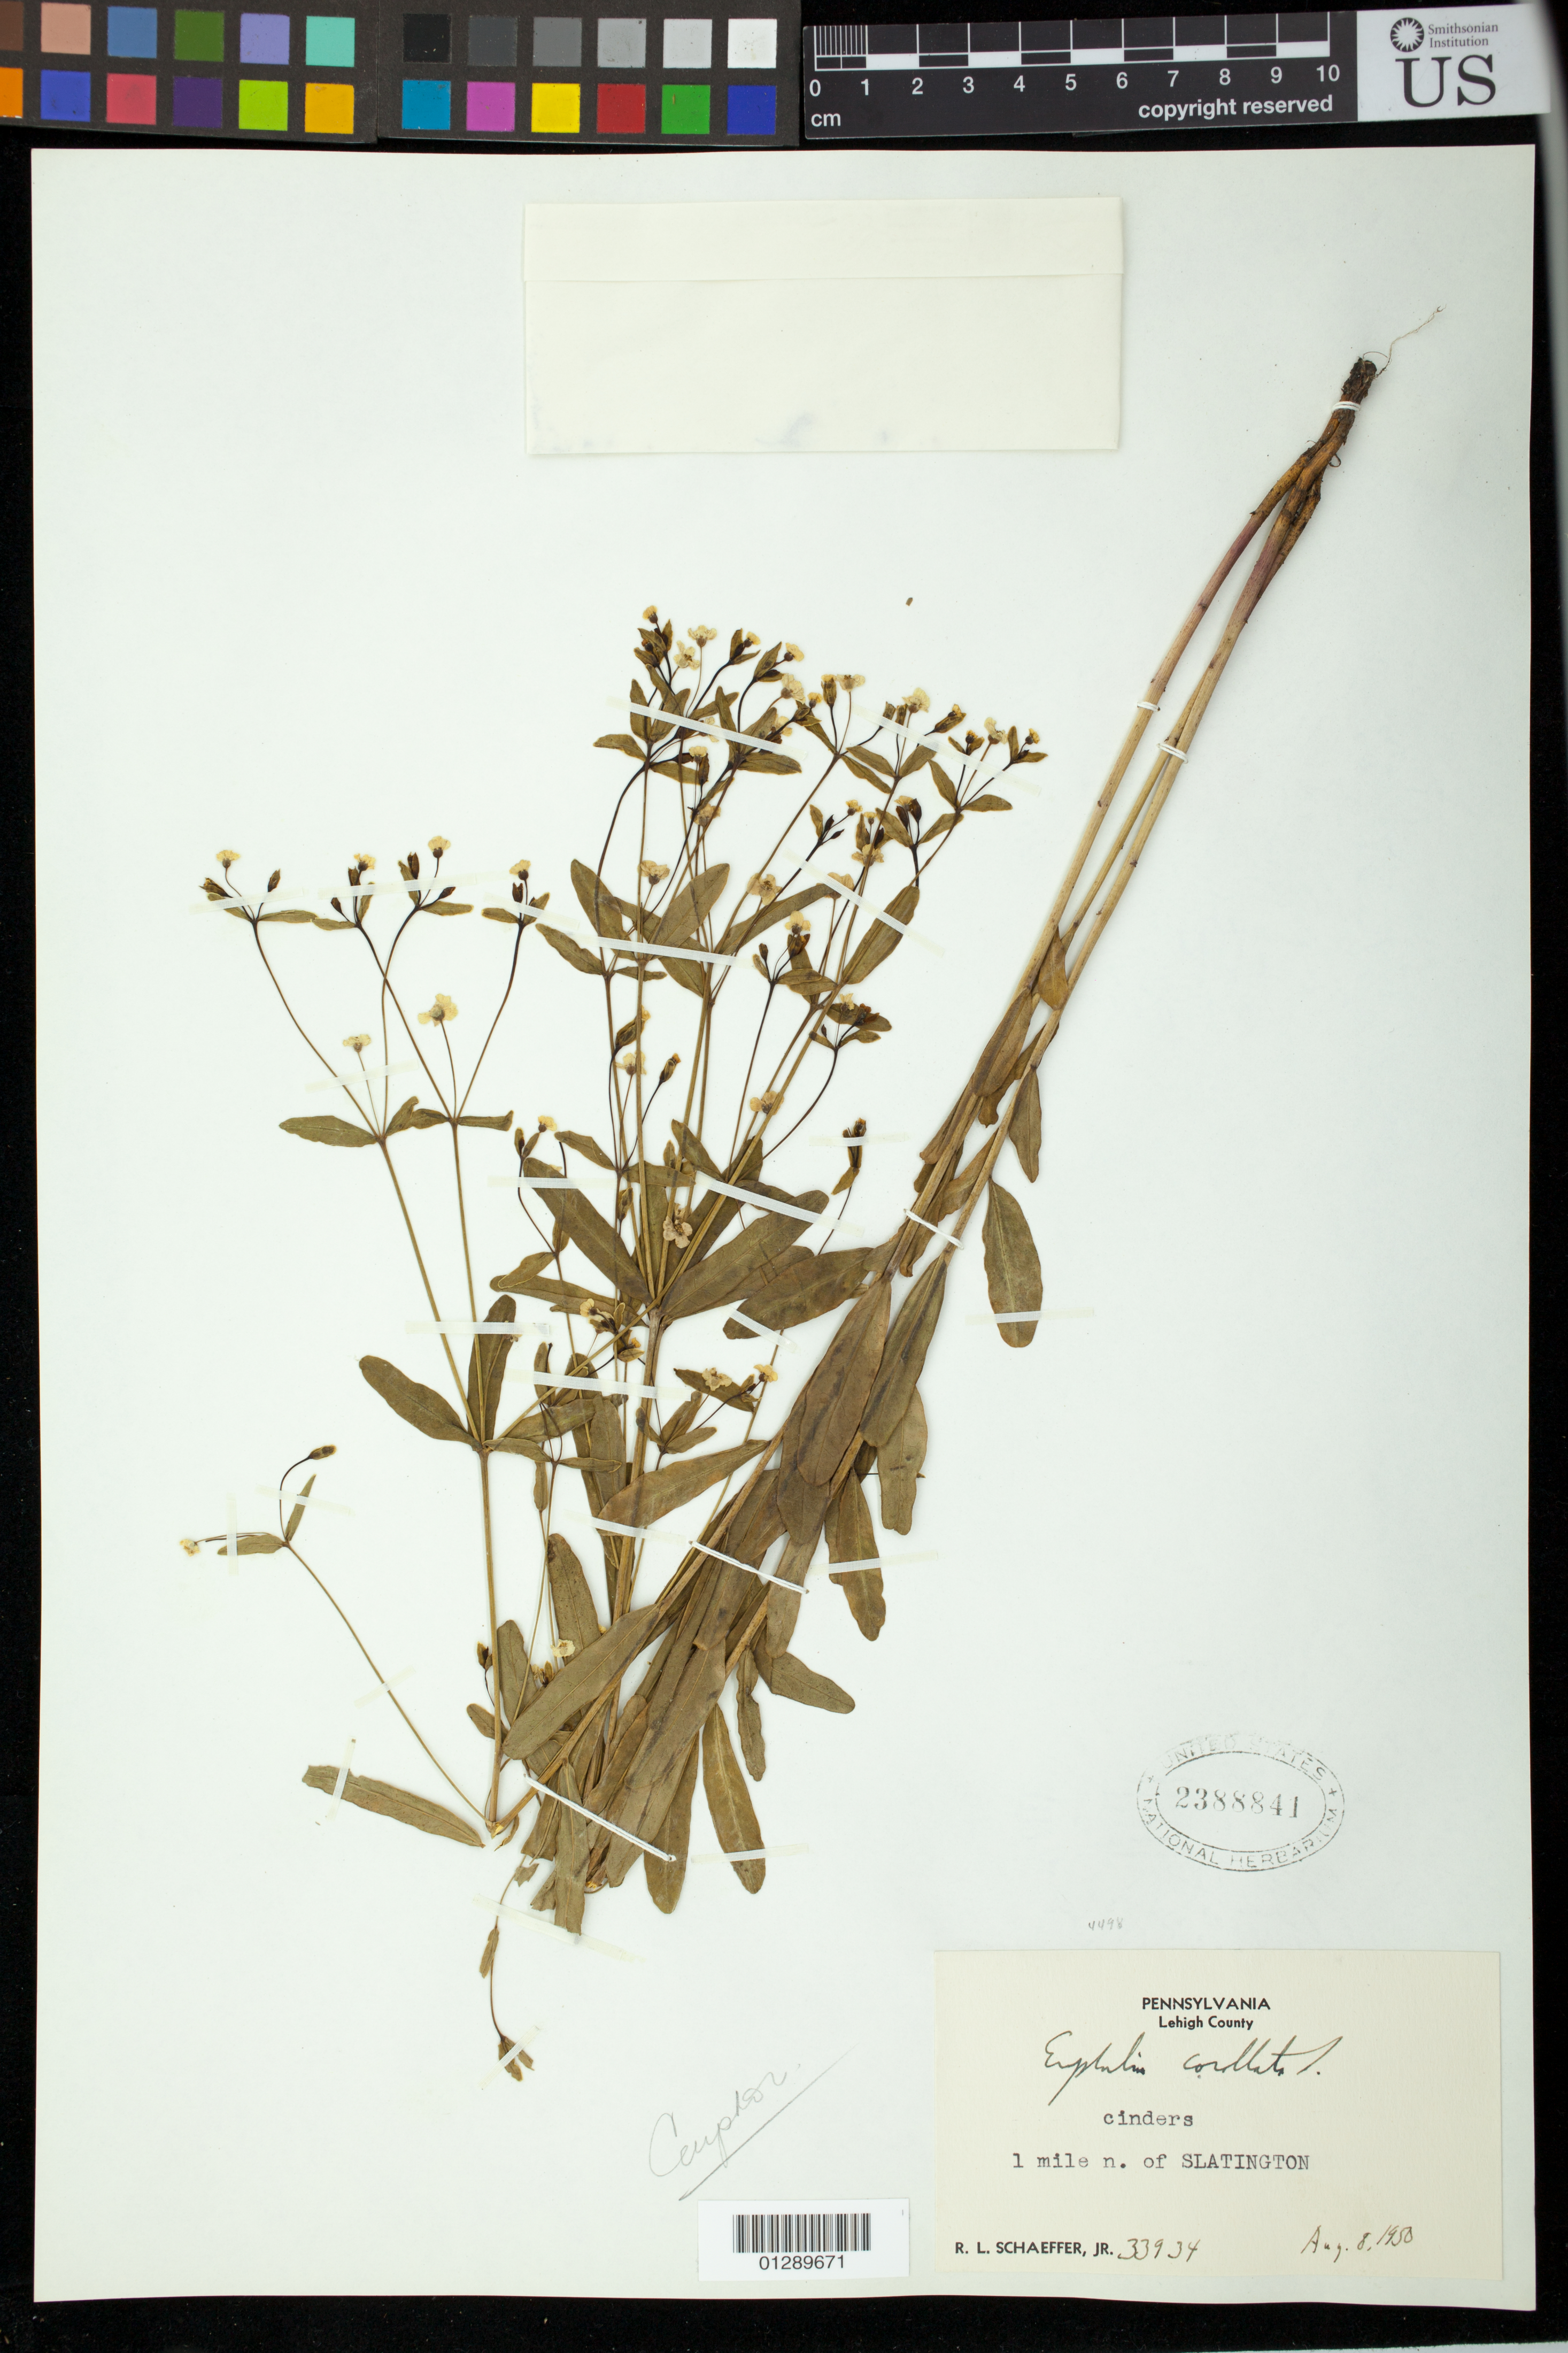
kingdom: Plantae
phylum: Tracheophyta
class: Magnoliopsida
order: Malpighiales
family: Euphorbiaceae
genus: Euphorbia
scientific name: Euphorbia corollata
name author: L.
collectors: R. L. Schaeffer Jr.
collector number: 33934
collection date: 1950-08-08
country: United States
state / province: Pennsylvania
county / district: Lehigh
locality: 1 mile n. of Slatington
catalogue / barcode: US 2388841